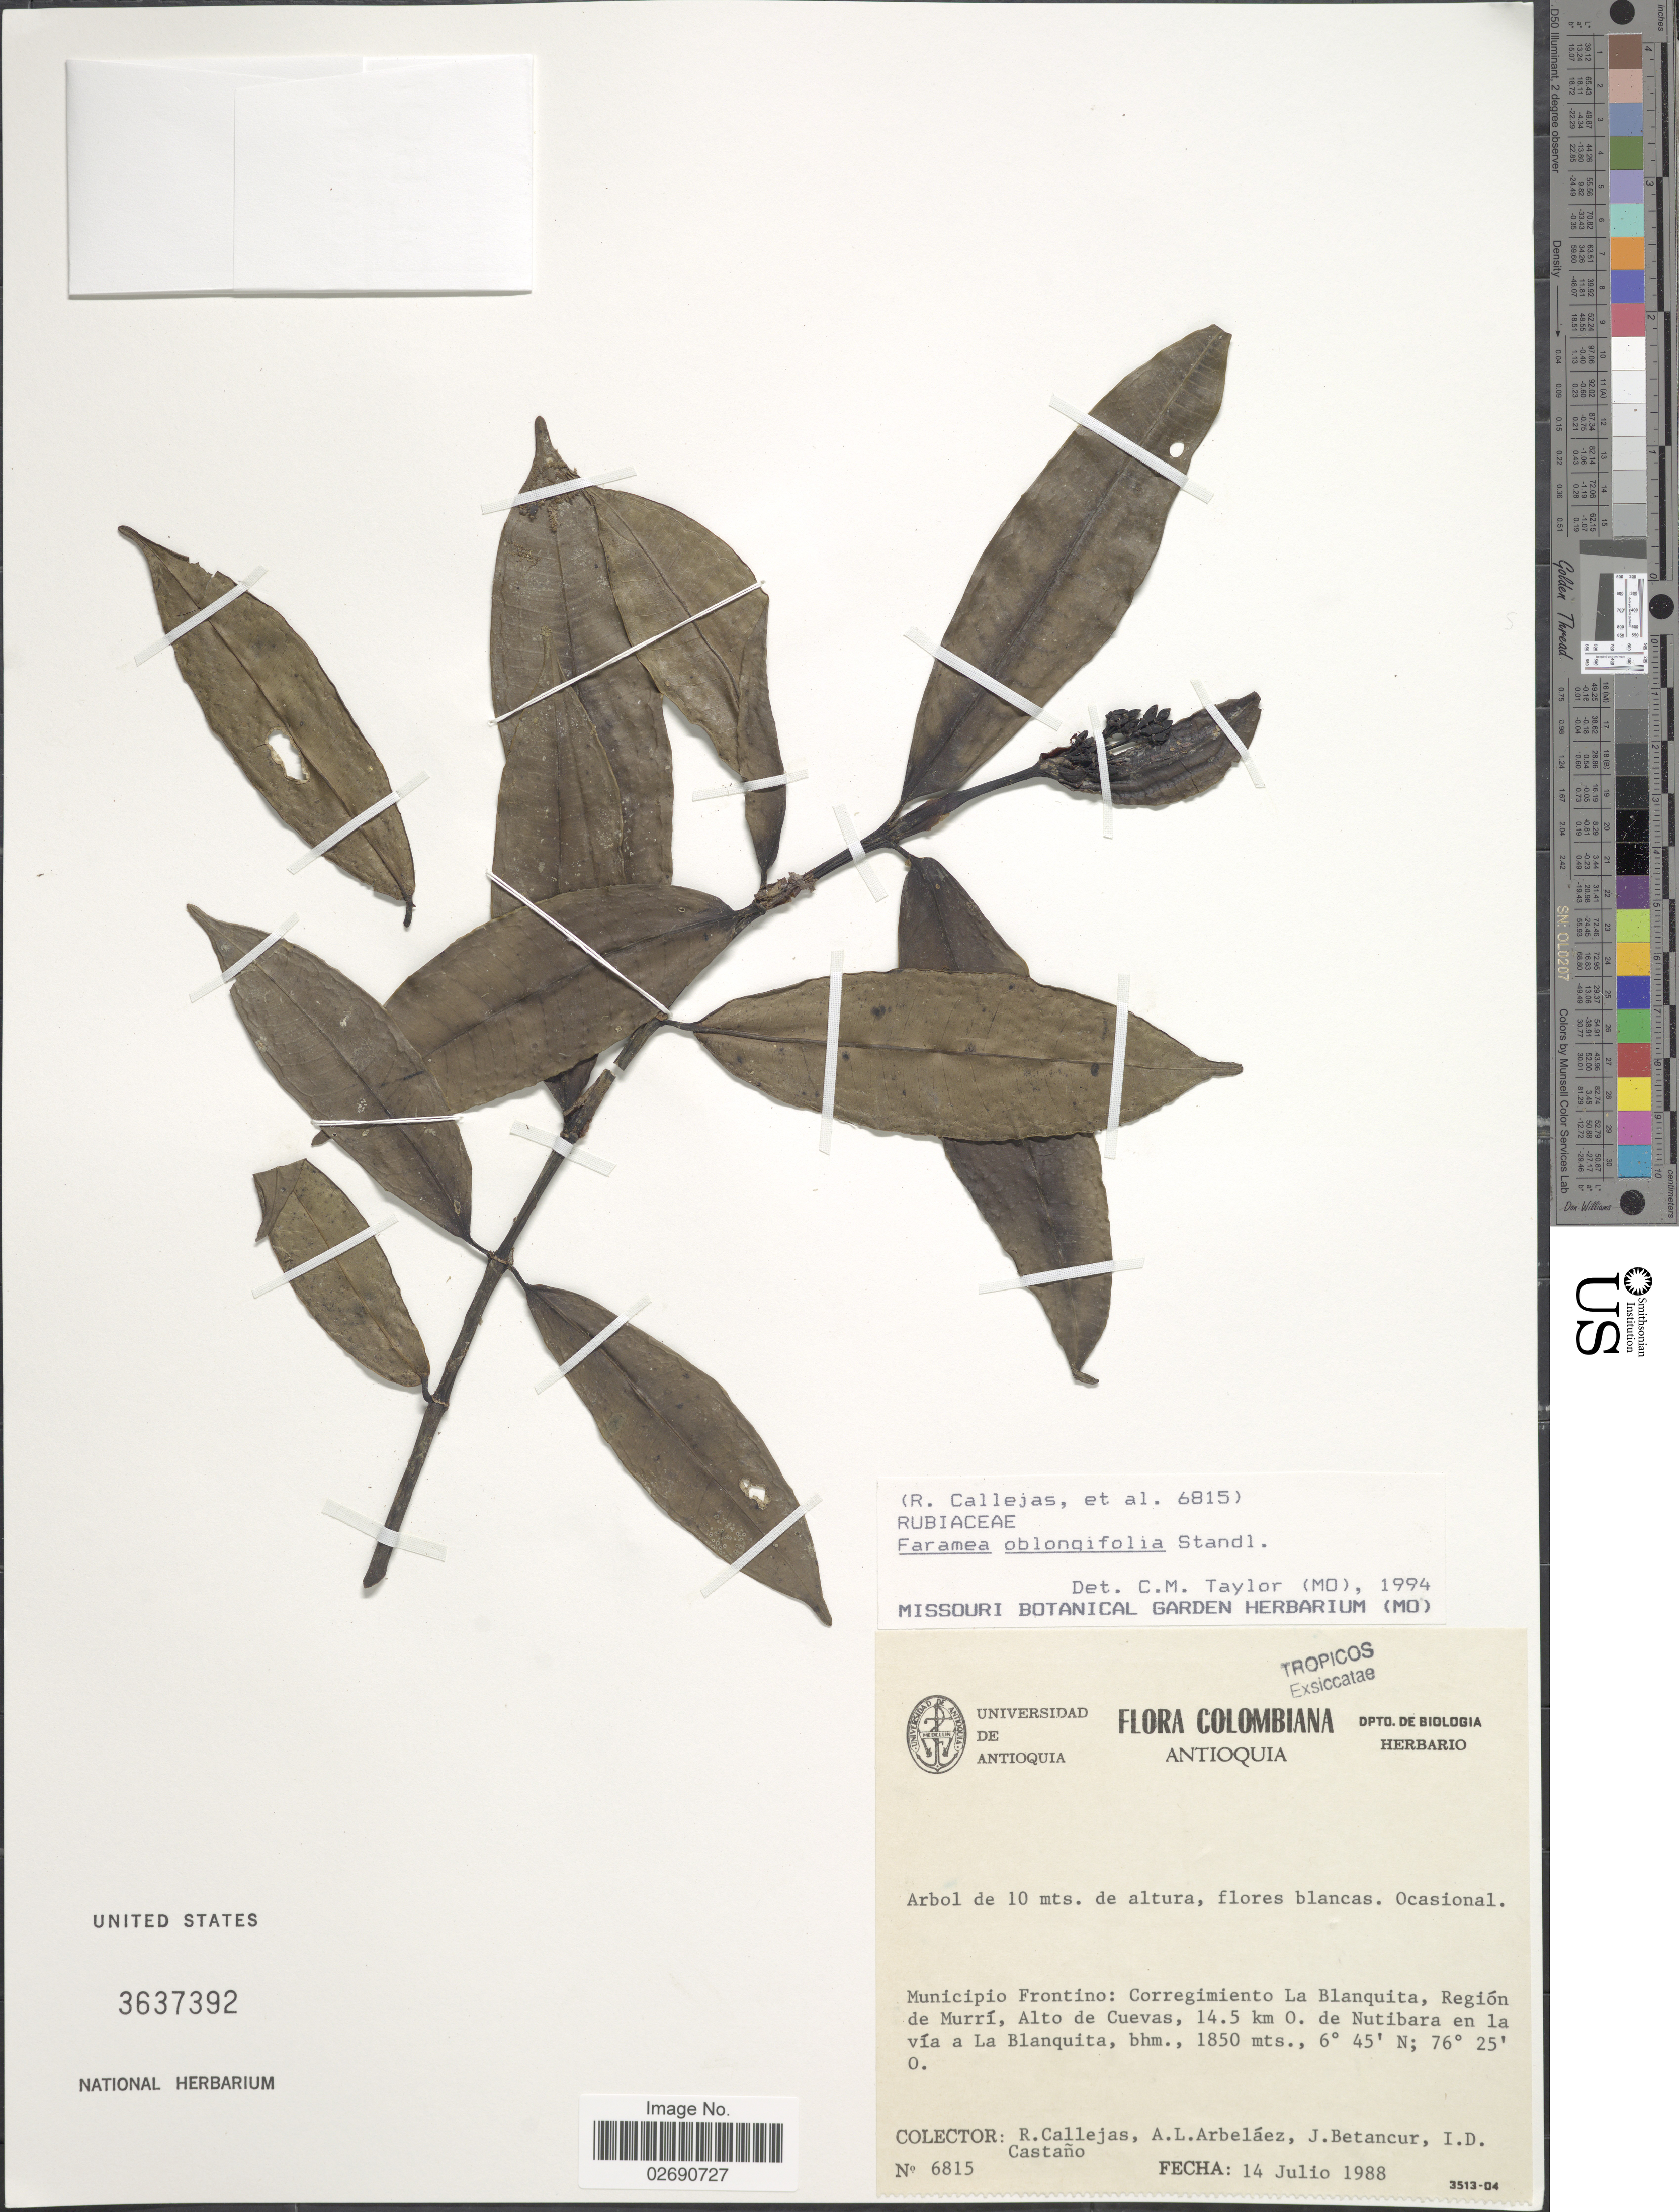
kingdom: Plantae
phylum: Tracheophyta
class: Magnoliopsida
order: Gentianales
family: Rubiaceae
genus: Faramea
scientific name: Faramea oblongifolia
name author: Standl.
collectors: R. Callejas, A. Arbelaez, J. Betancur & I. Castaño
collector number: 6815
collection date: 1988-07-14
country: Colombia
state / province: Antioquia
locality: Municipio Frontino: Corregimiento La Blanquita, Región de Murri, Alto de Cuevas, 14.5 km O de Nutibara en la vía a La Blanquita, bhm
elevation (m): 1850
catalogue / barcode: US 3637392